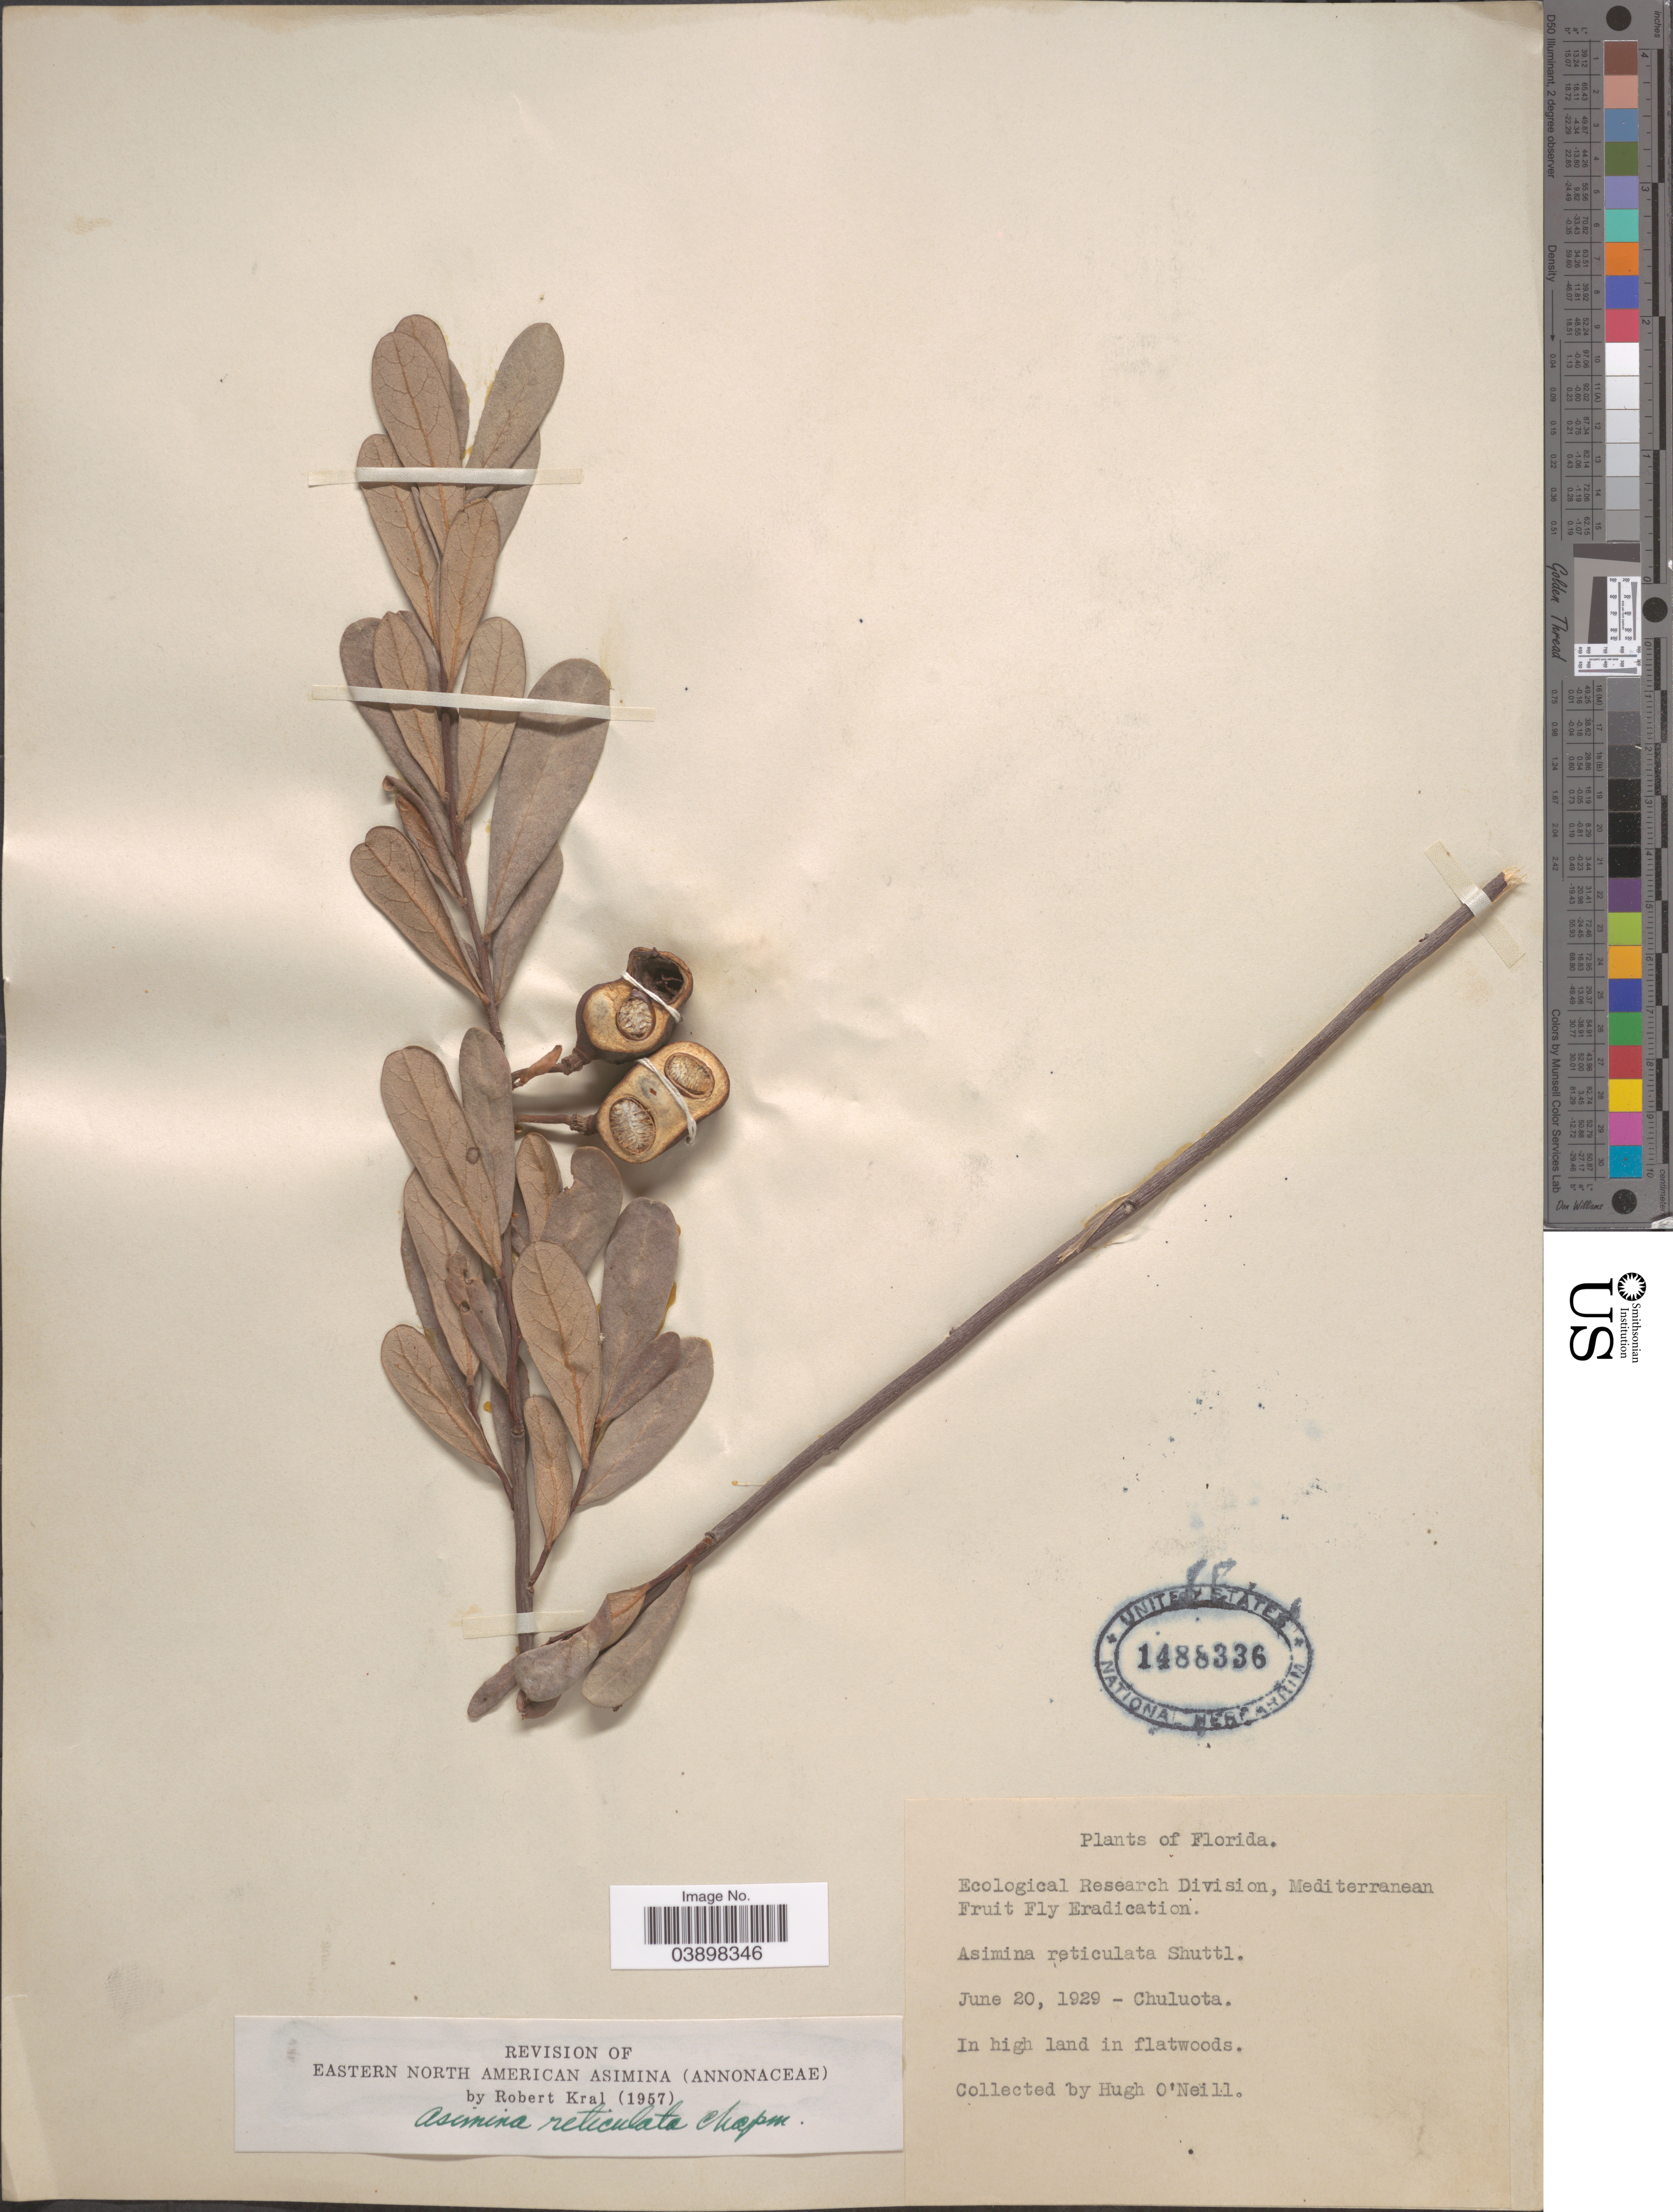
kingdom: Plantae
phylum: Tracheophyta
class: Magnoliopsida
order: Magnoliales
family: Annonaceae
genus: Asimina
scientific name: Asimina reticulata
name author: (Shuttlew.) Chapm.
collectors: H. O'Neill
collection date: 1929-06-20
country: United States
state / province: Florida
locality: Chuluota.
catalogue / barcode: US 1488336